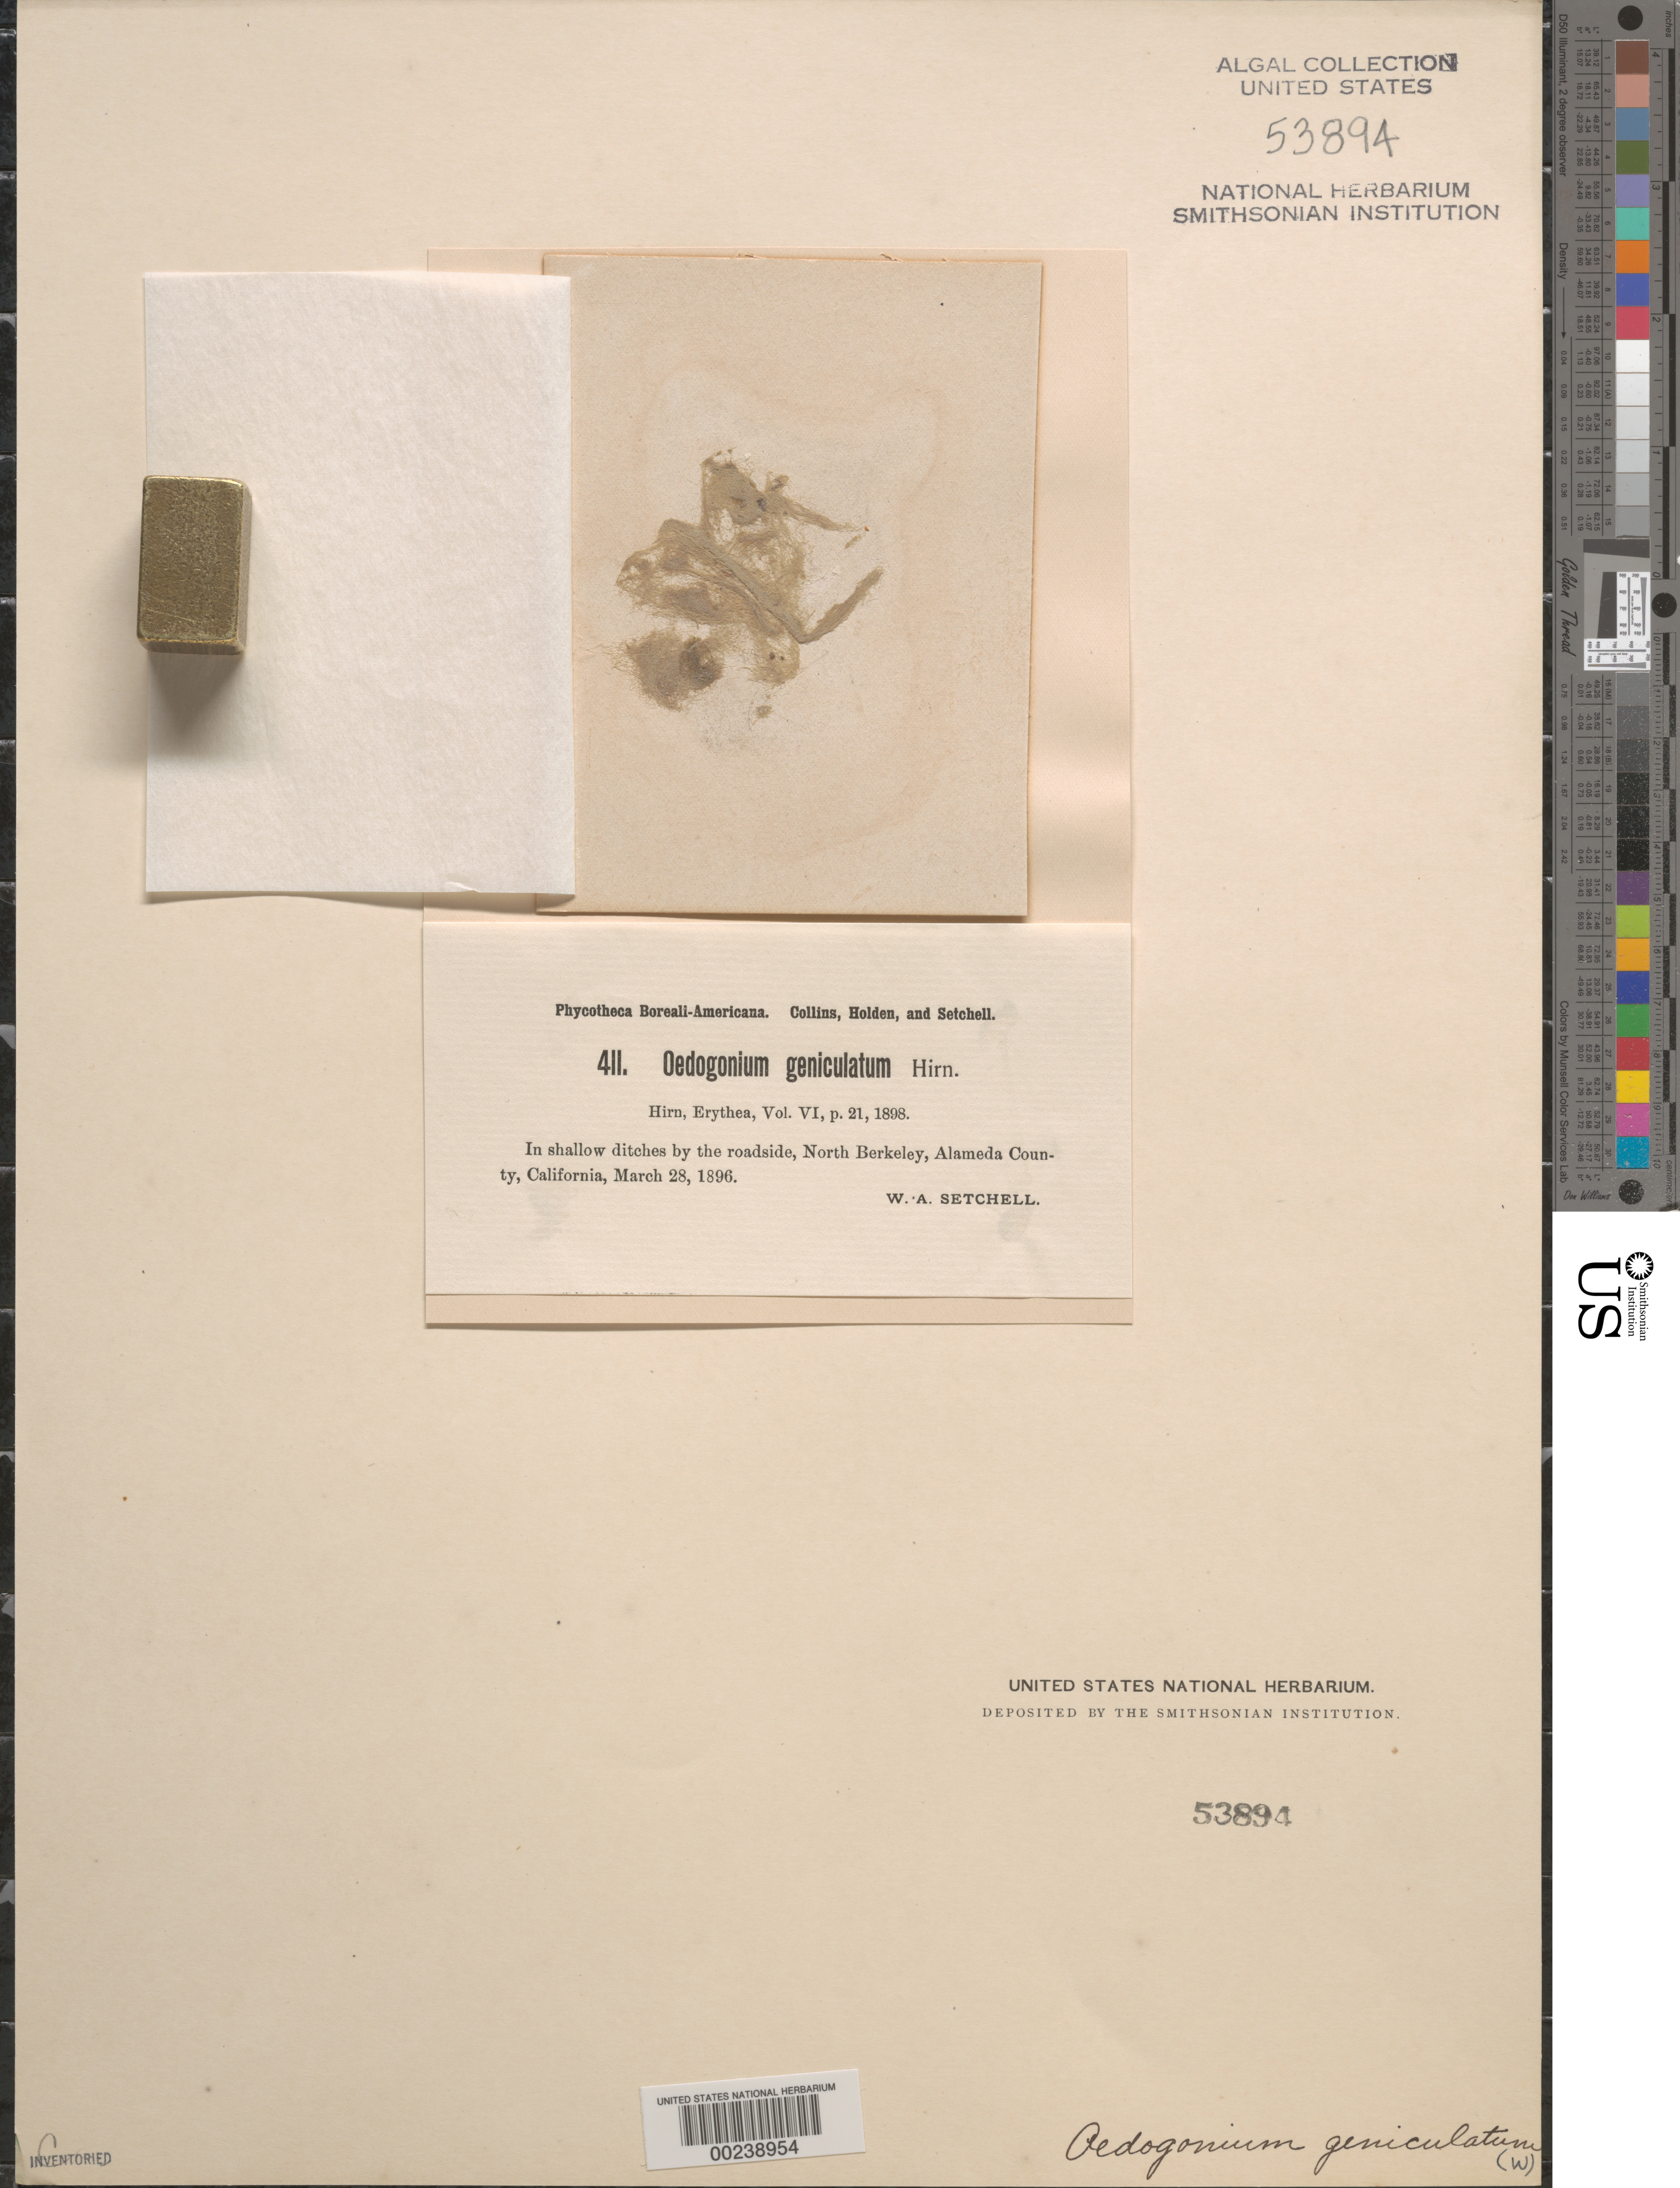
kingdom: Plantae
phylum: Chlorophyta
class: Chlorophyceae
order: Oedogoniales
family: Oedogoniaceae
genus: Oedogonium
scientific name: Oedogonium geniculatum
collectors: W. Setchell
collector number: PB-A 411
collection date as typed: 28 Mar 1896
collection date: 1896-03-28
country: United States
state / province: California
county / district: Alameda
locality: North Berkeley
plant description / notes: Collins, Holden & Setchell, Phycotheca Boreali-Americana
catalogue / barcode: US 53894